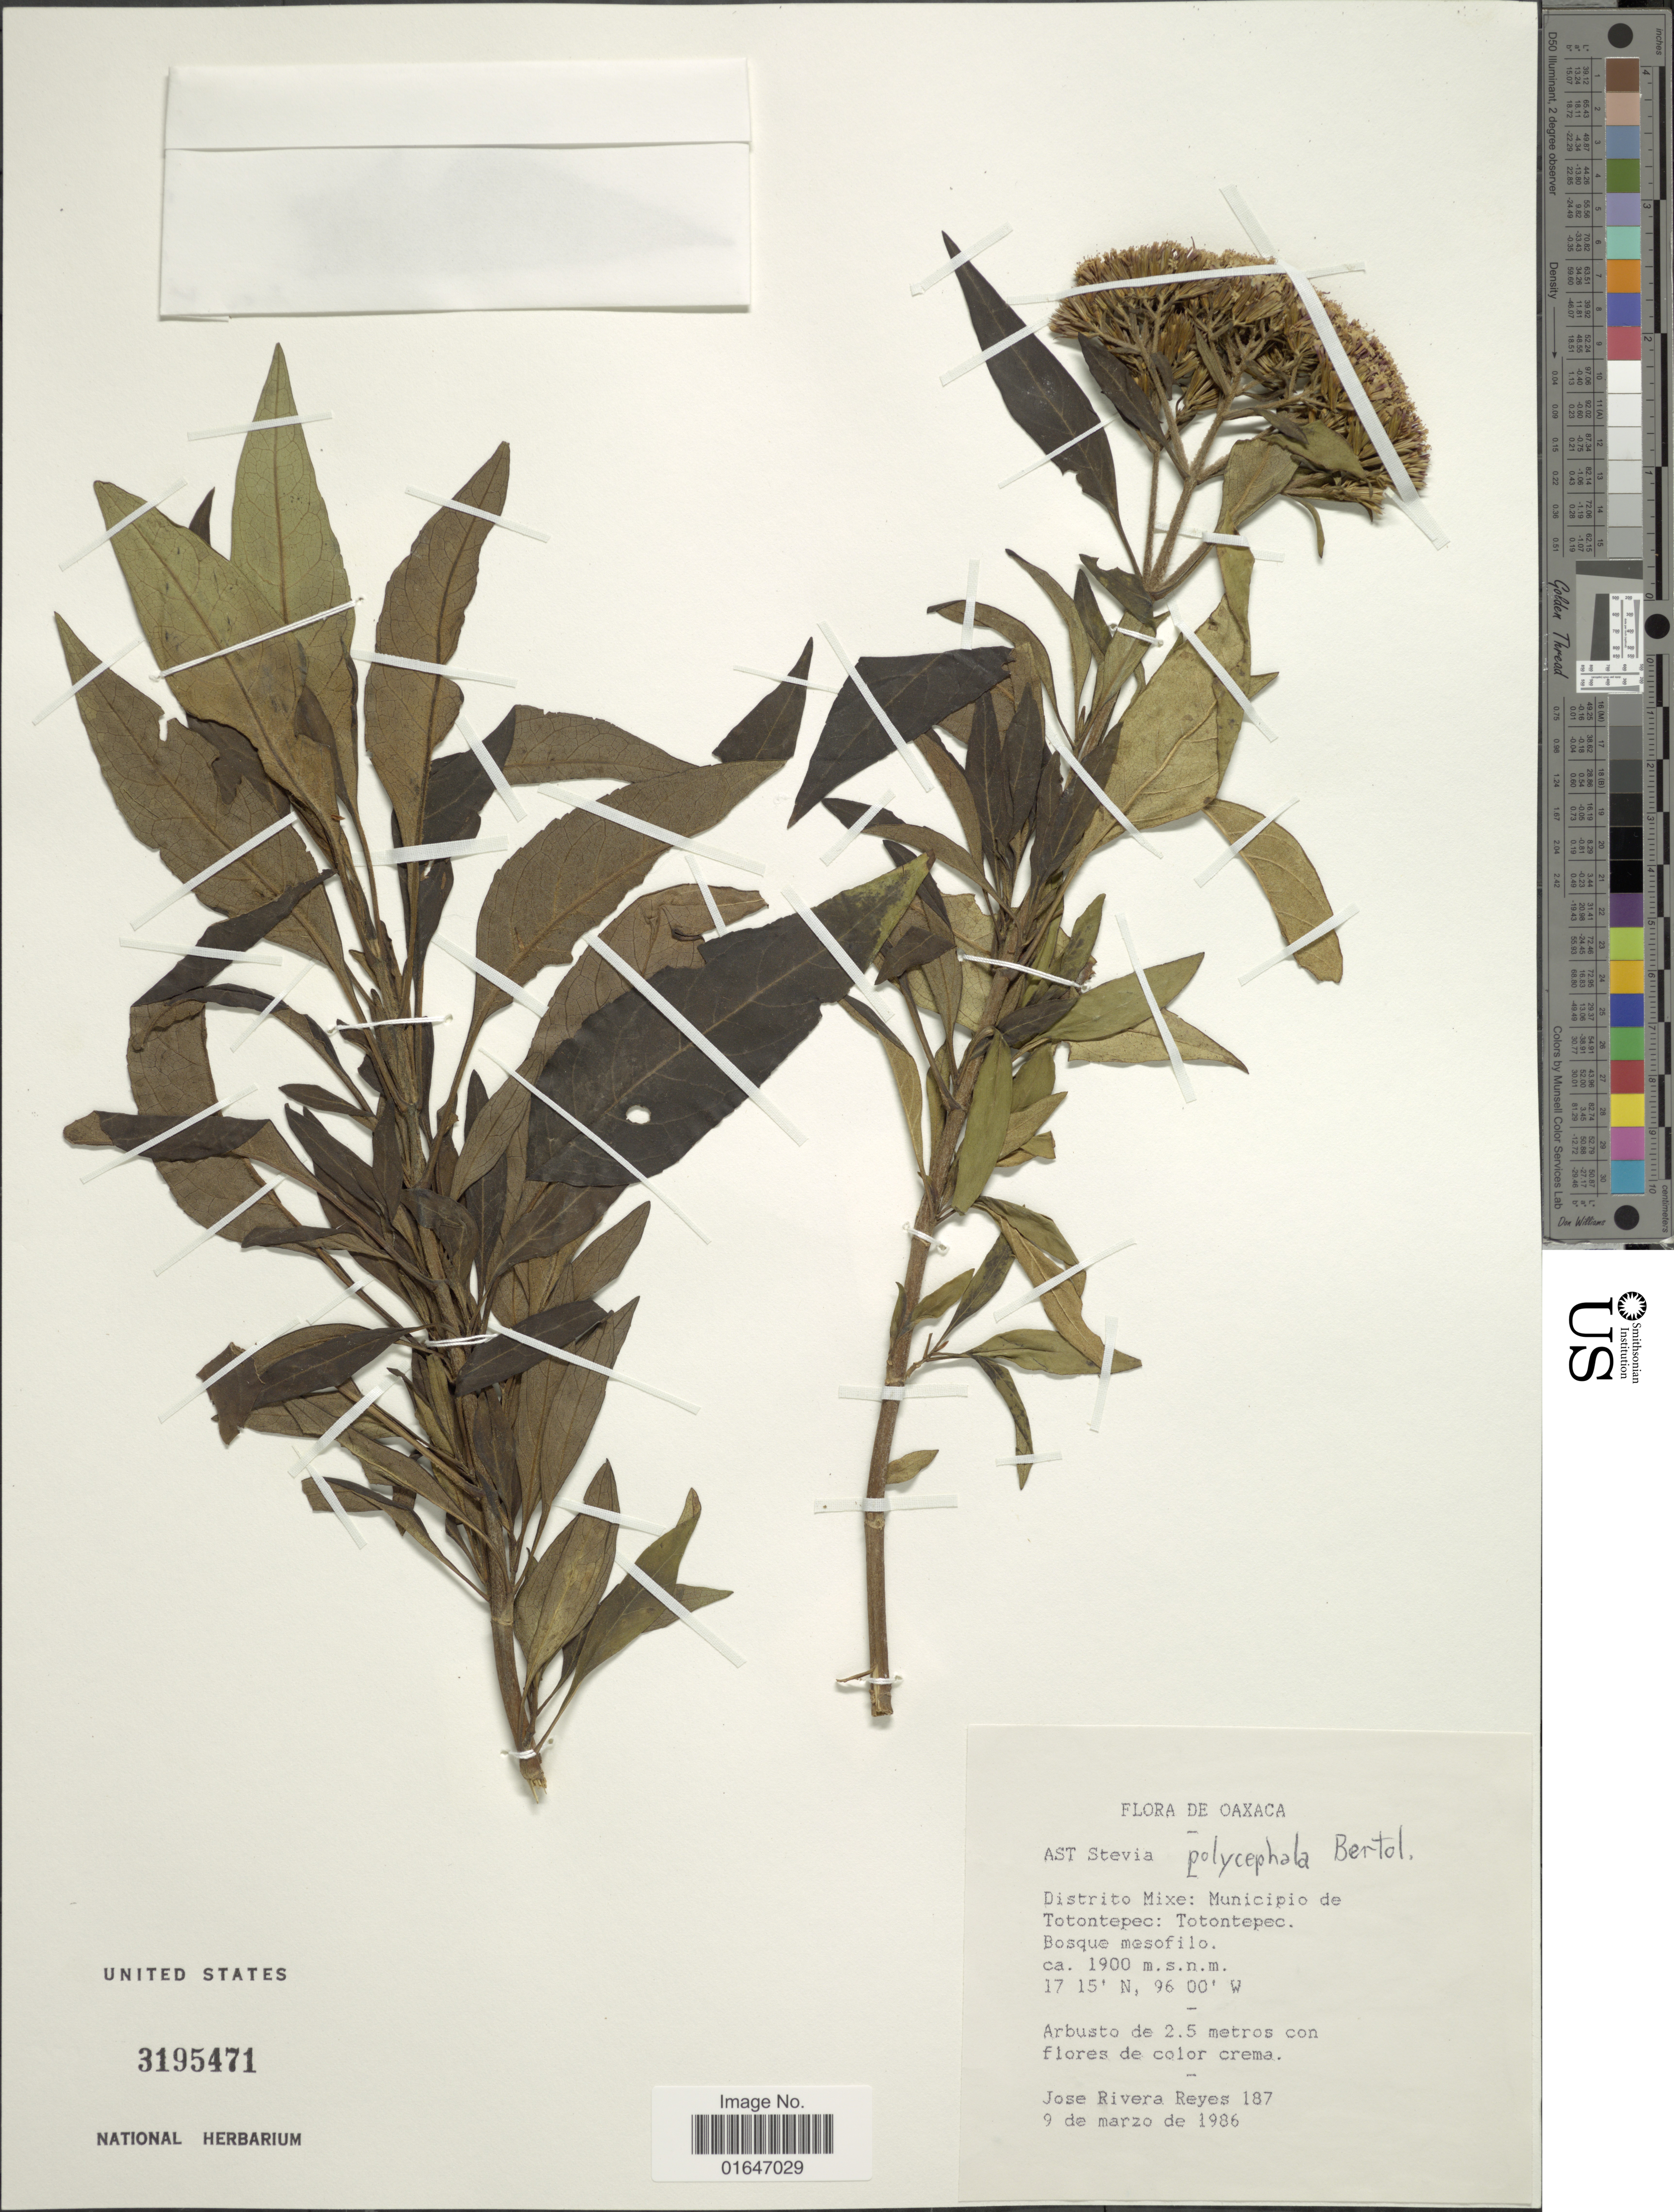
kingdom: Plantae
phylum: Tracheophyta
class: Magnoliopsida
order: Asterales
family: Asteraceae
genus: Stevia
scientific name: Stevia polycephala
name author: Bertoloni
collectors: J. Reyes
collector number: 187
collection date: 1986-03-09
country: Mexico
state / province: Oaxaca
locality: Distrito Mixe: Municipio de Totontepec: Totontepec.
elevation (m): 1900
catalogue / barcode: US 3195471